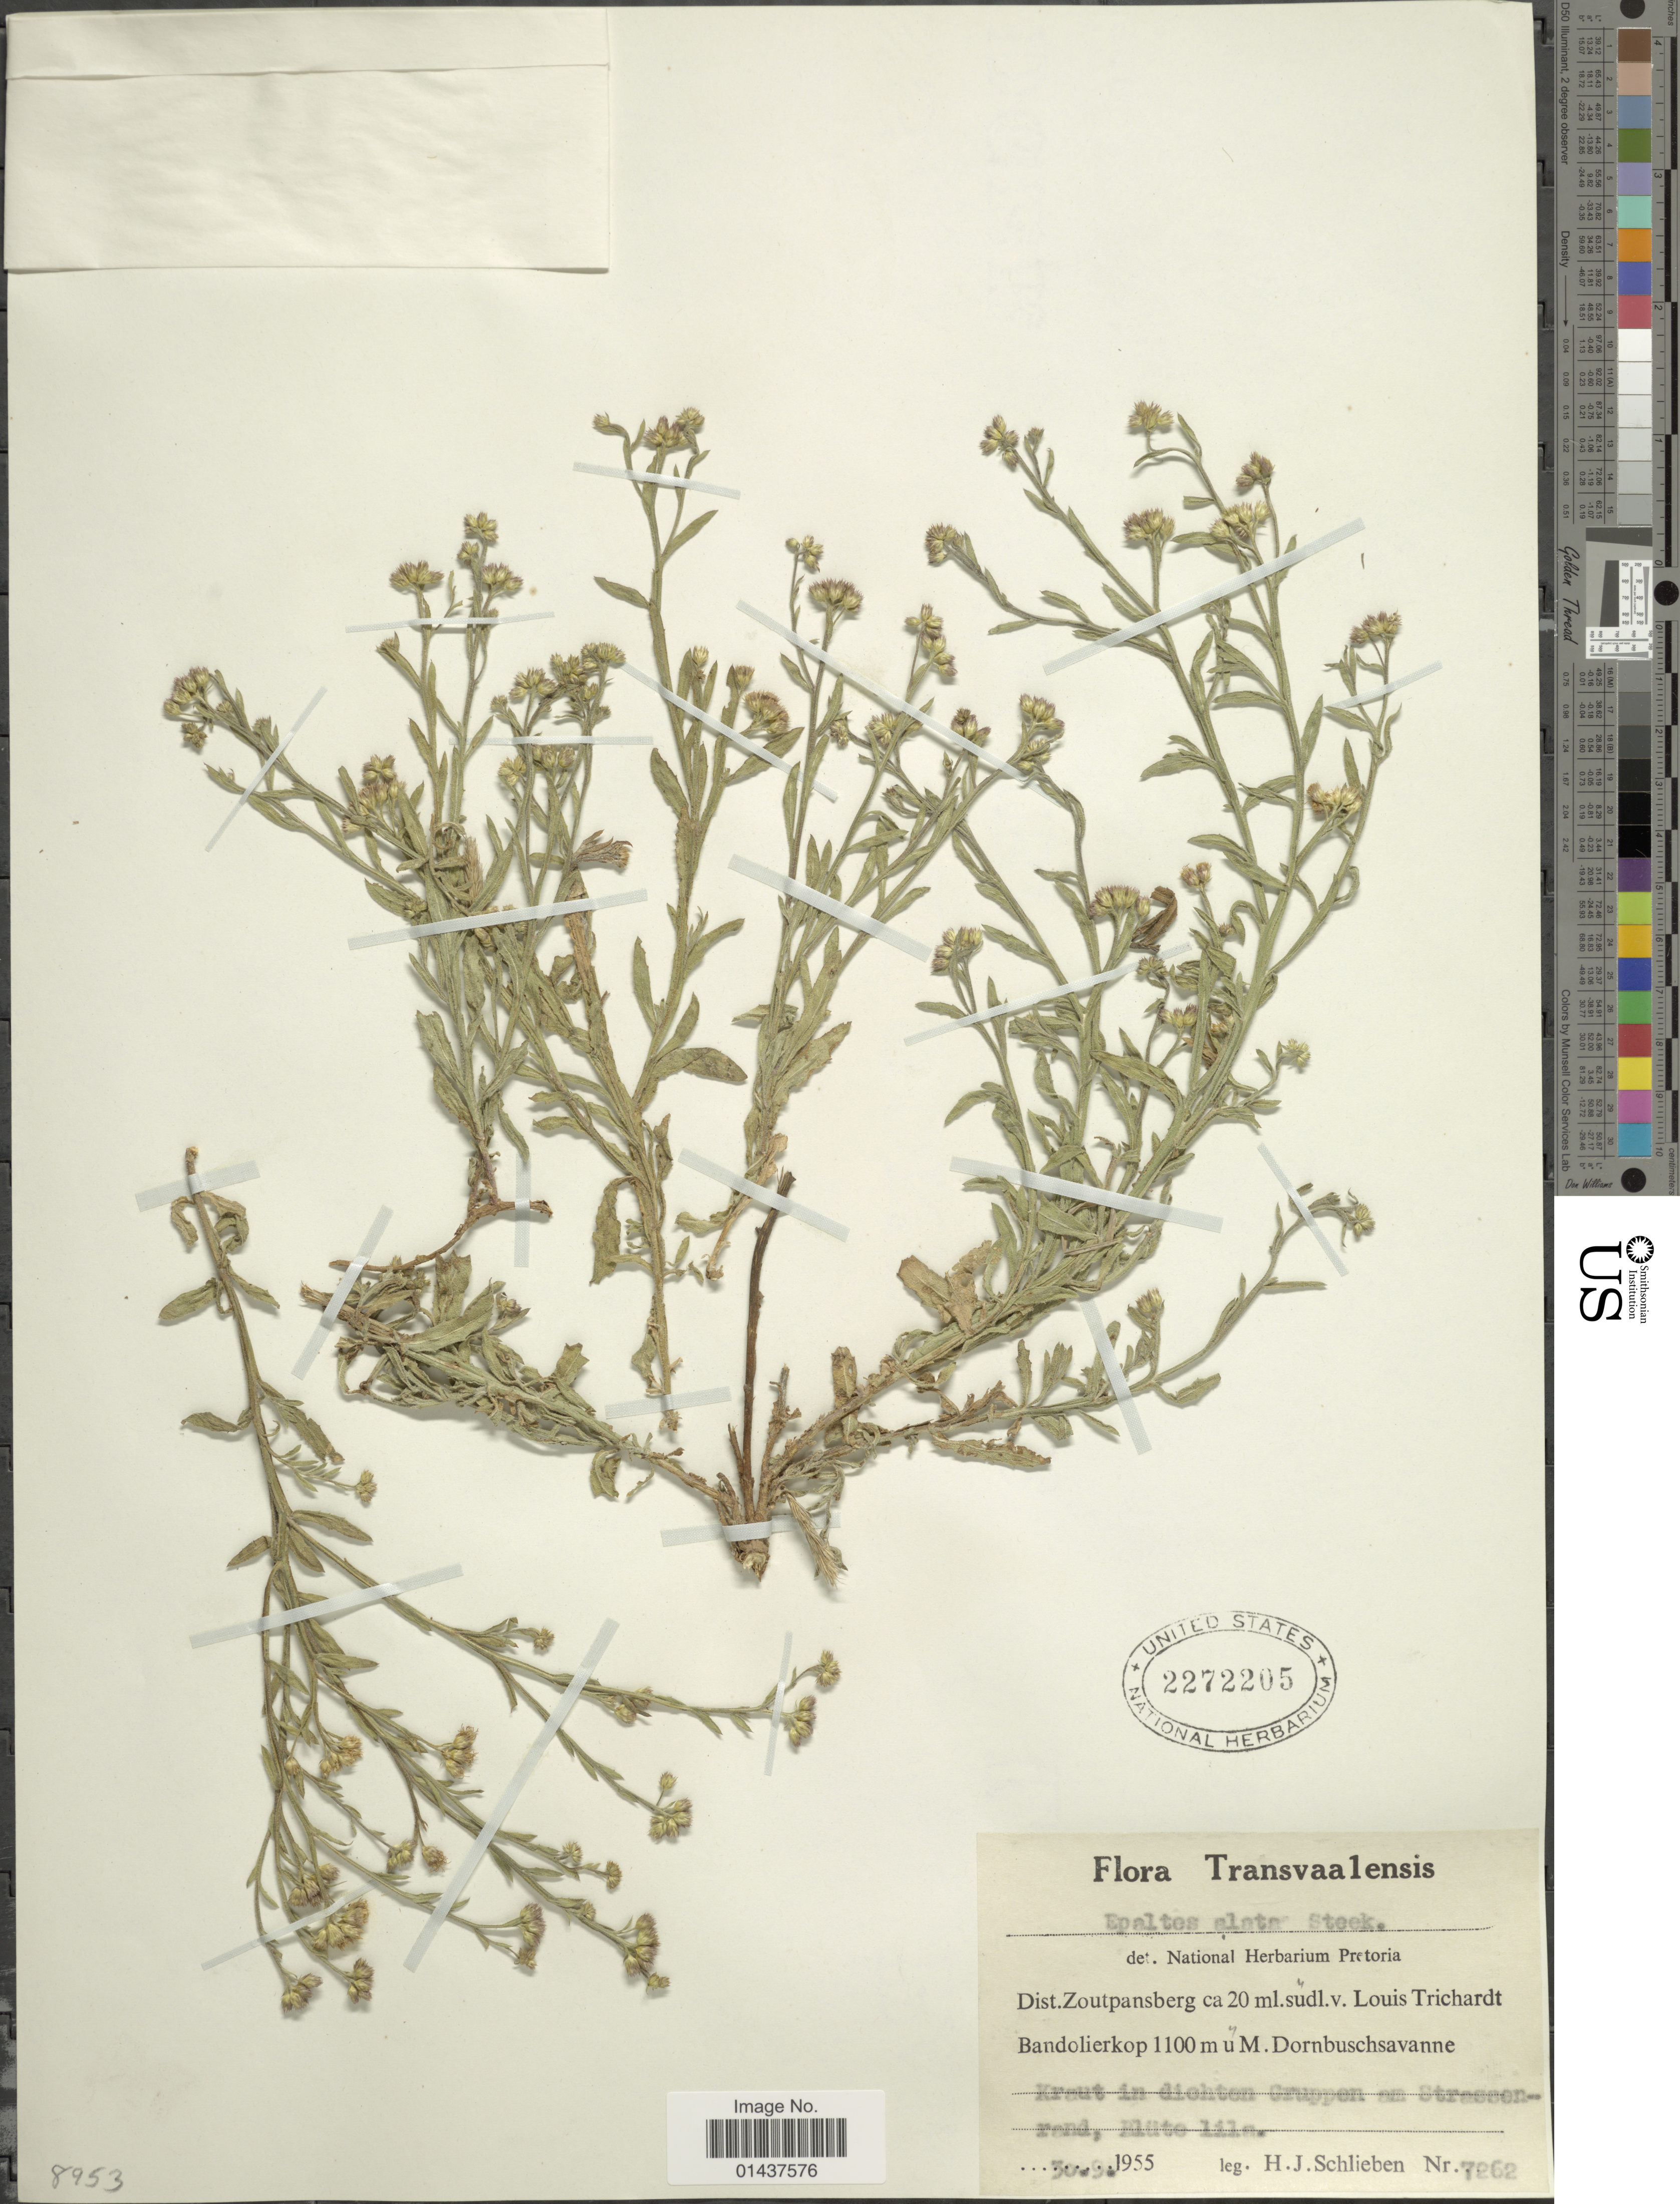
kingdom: Plantae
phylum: Tracheophyta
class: Magnoliopsida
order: Asterales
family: Asteraceae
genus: Epaltes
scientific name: Epaltes alata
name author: (Sond.) Steetz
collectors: H. J. Schlieben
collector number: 7262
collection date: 1955-09-30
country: South Africa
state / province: Limpopo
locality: Transvaalensis, Dist. Zoutpansberg ca 20 ml. sudl.v. Louis Trichardt Bandolierkop, Dornbuschsavanne, Kraut in dichten Crupper am Strassenrand, Blüte lila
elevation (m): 1100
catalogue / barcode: US 2272205